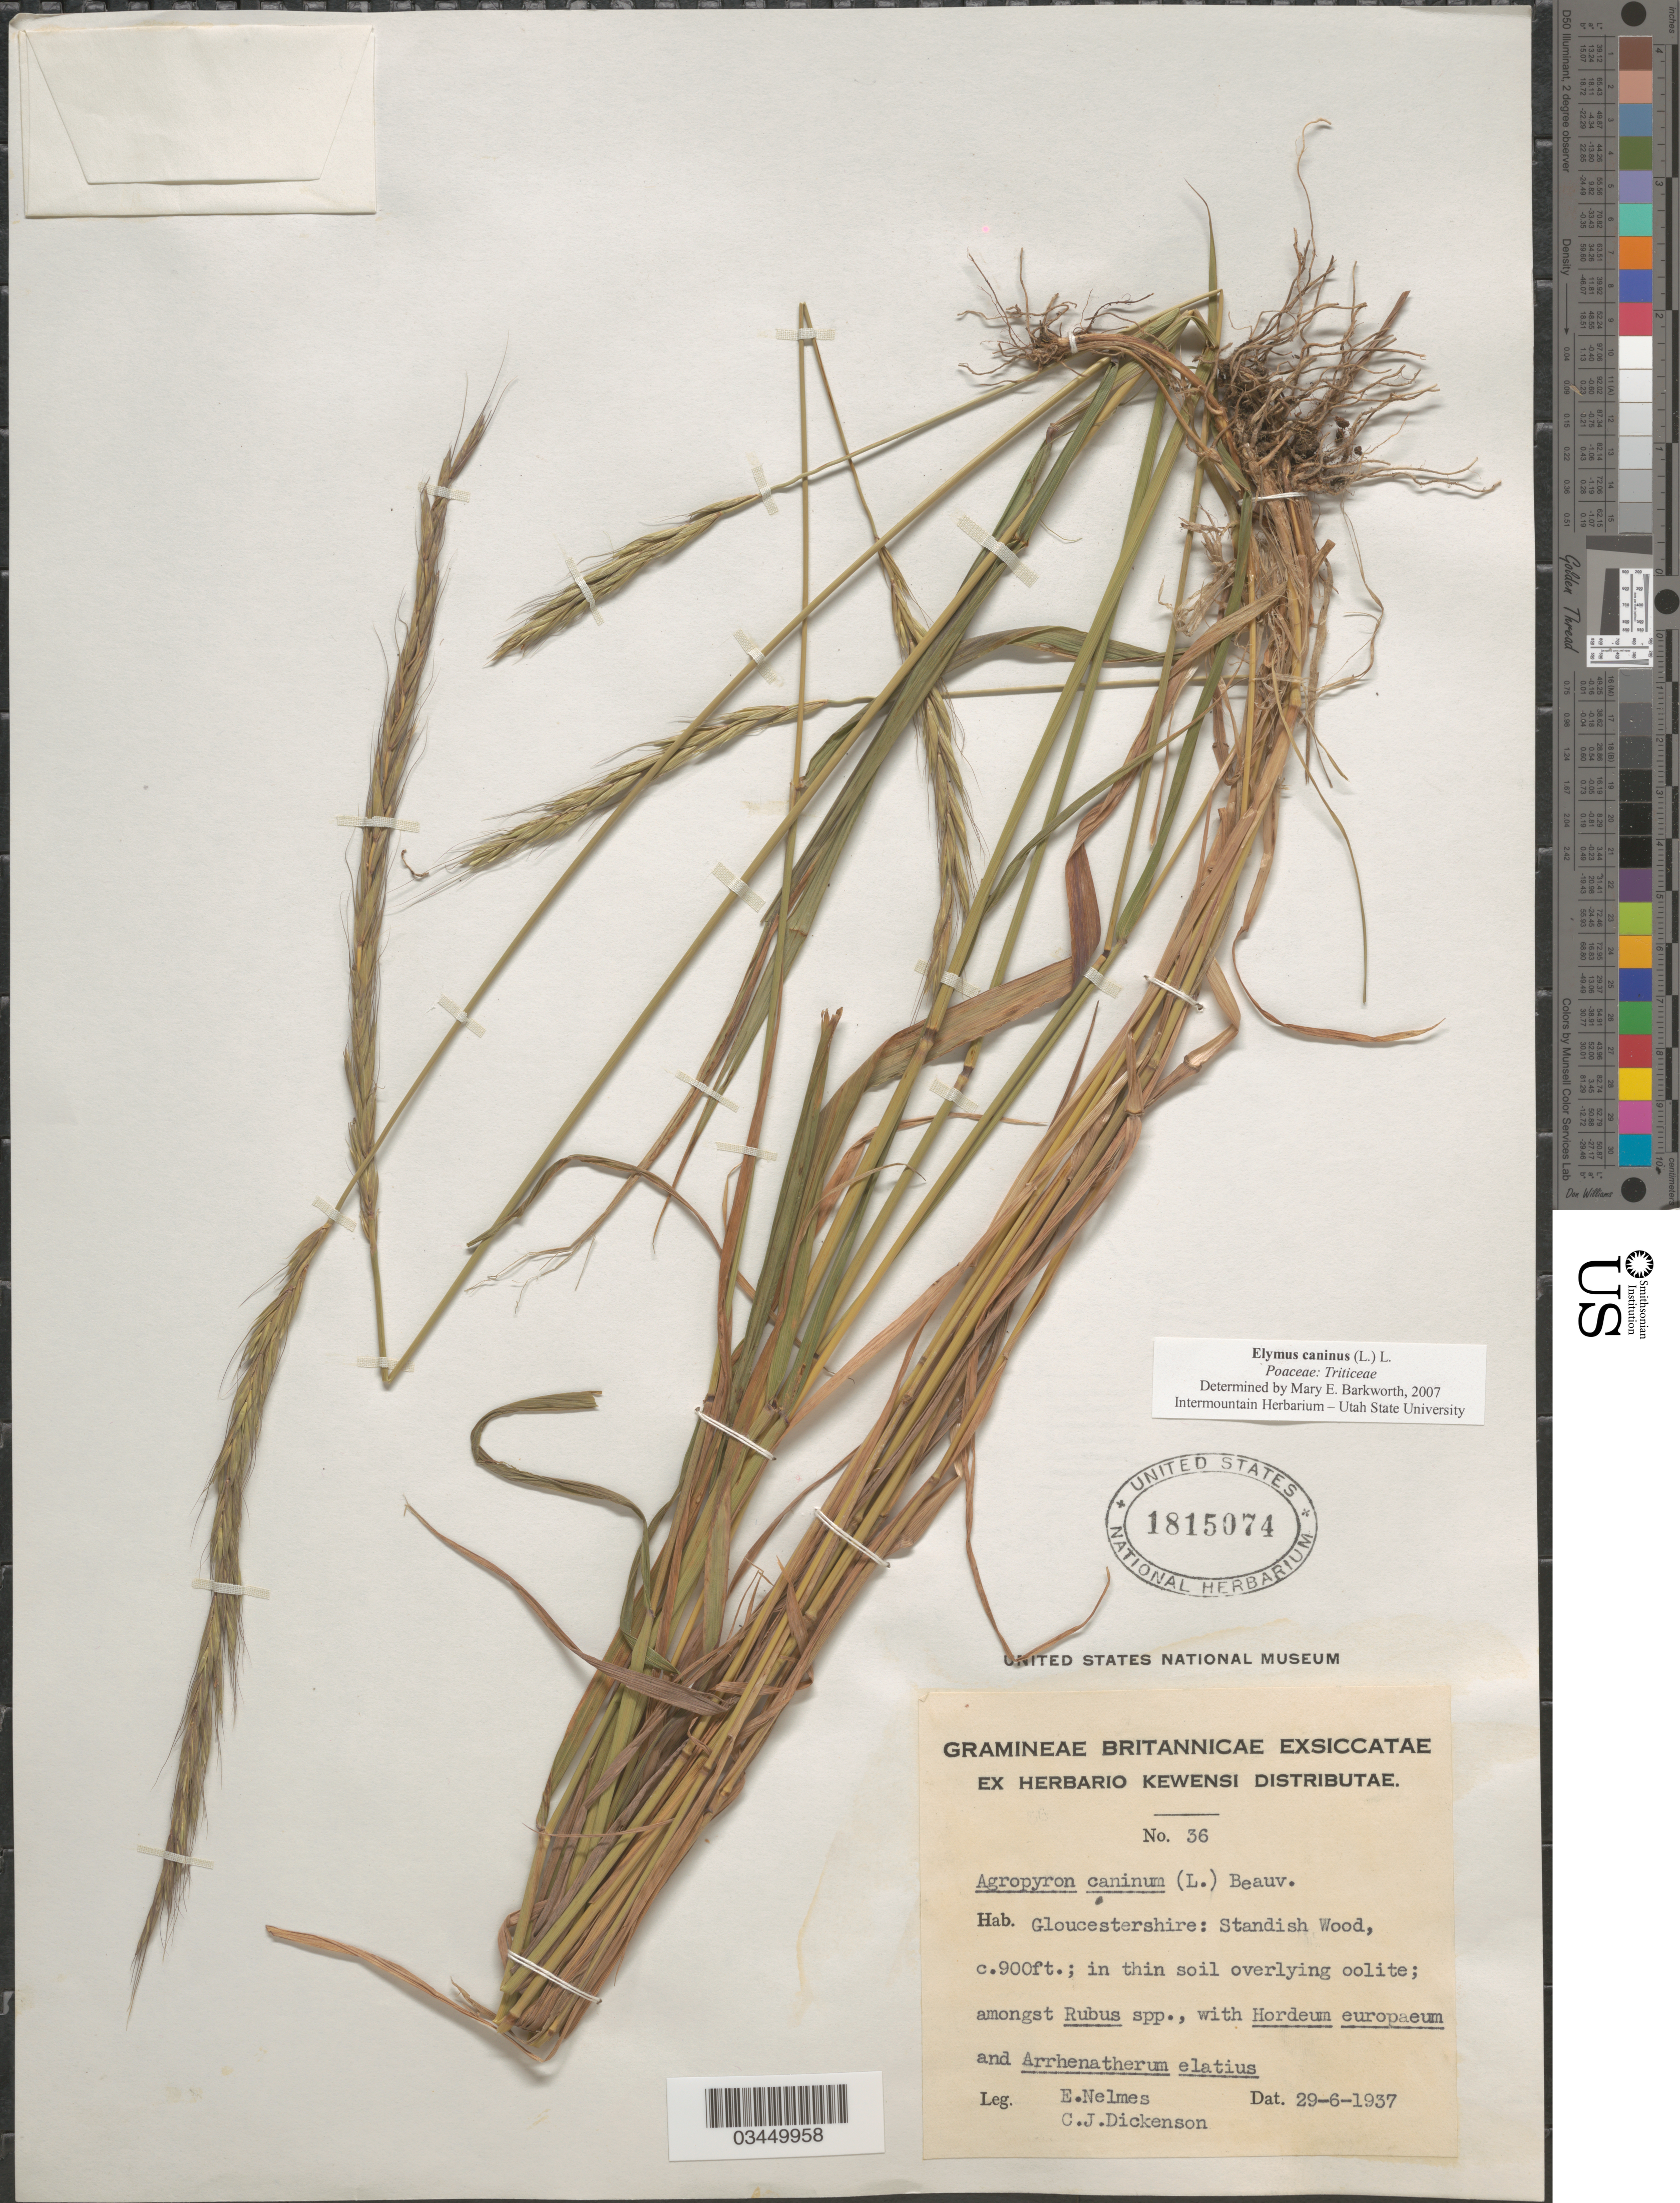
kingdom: Plantae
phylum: Tracheophyta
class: Liliopsida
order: Poales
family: Poaceae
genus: Elymus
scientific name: Elymus caninus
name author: (L.) L.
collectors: E. Nelmes & C. Dickenson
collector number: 36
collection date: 1937-06-29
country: United Kingdom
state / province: England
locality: Gloucestershire: Standish Wood.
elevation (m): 274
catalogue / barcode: US 1815074